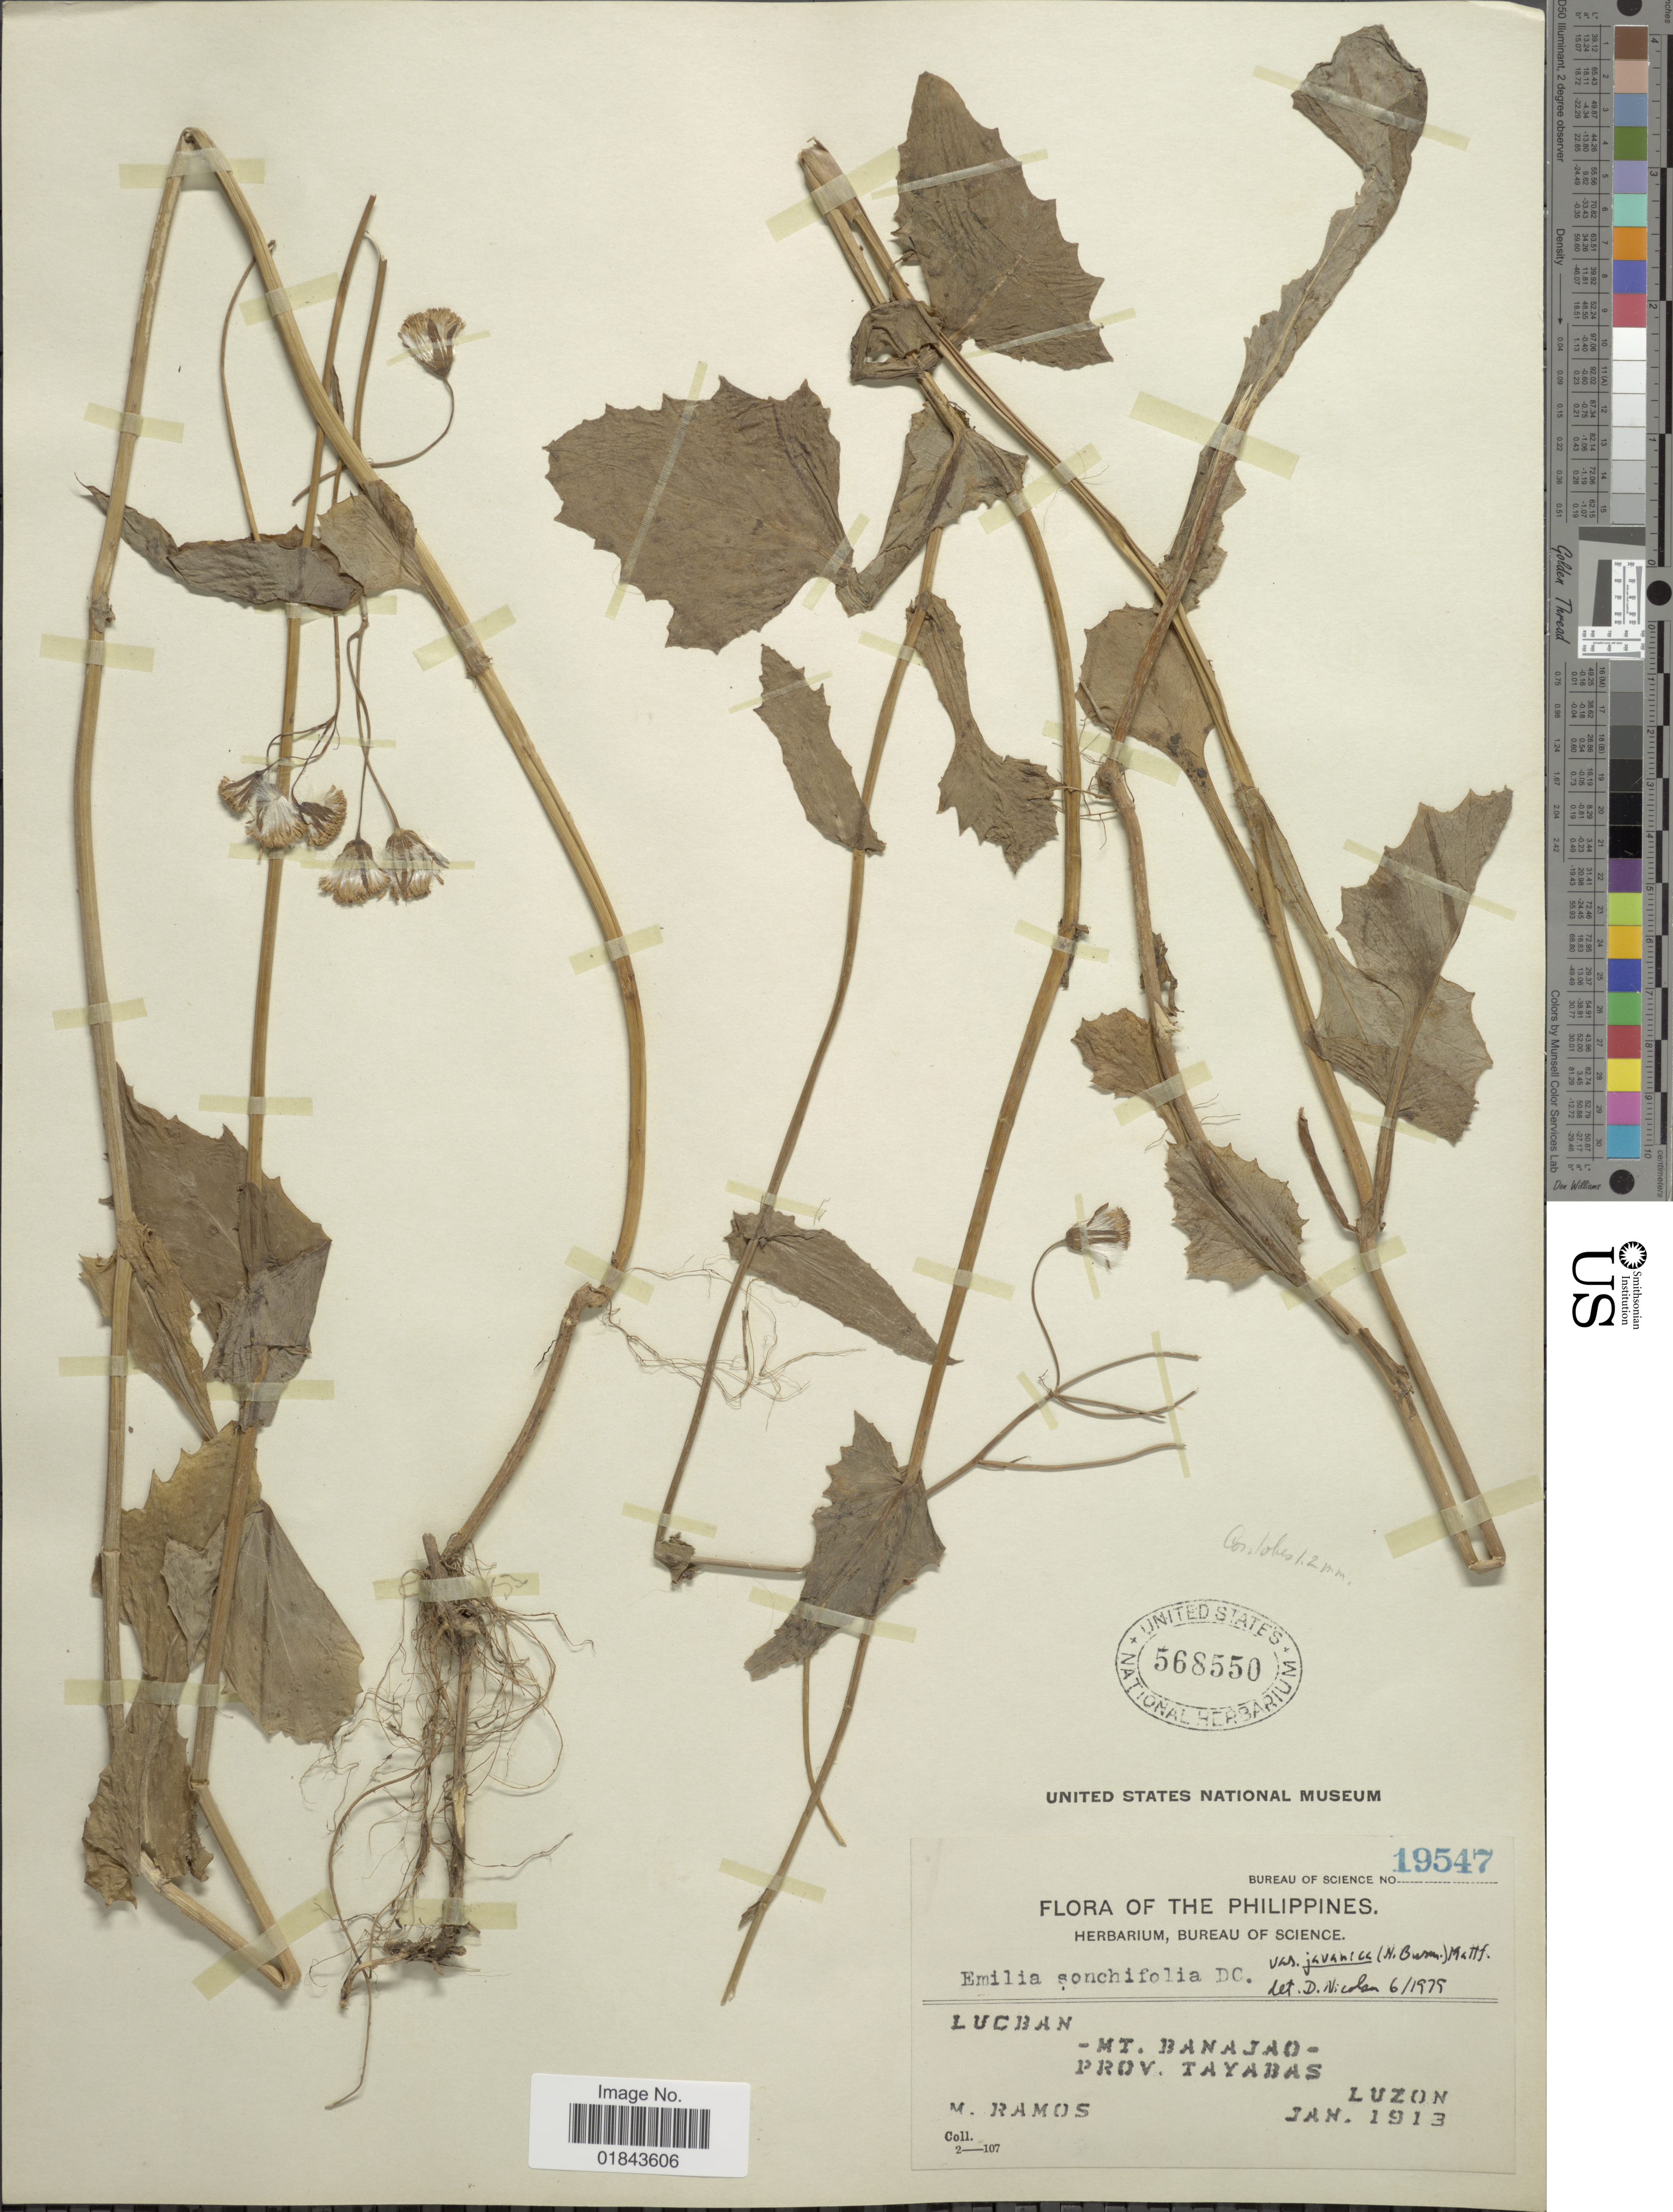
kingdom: Plantae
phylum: Tracheophyta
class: Magnoliopsida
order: Asterales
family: Asteraceae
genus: Emilia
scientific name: Emilia sonchifolia var. javanica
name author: (Burm. f.) Mattf.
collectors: M. Ramos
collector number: Bureau of Science 19547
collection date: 1913-01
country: Philippines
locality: Lucban, Mt. Banajao, Prov. Tayabas, Luzon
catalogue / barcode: US 568550